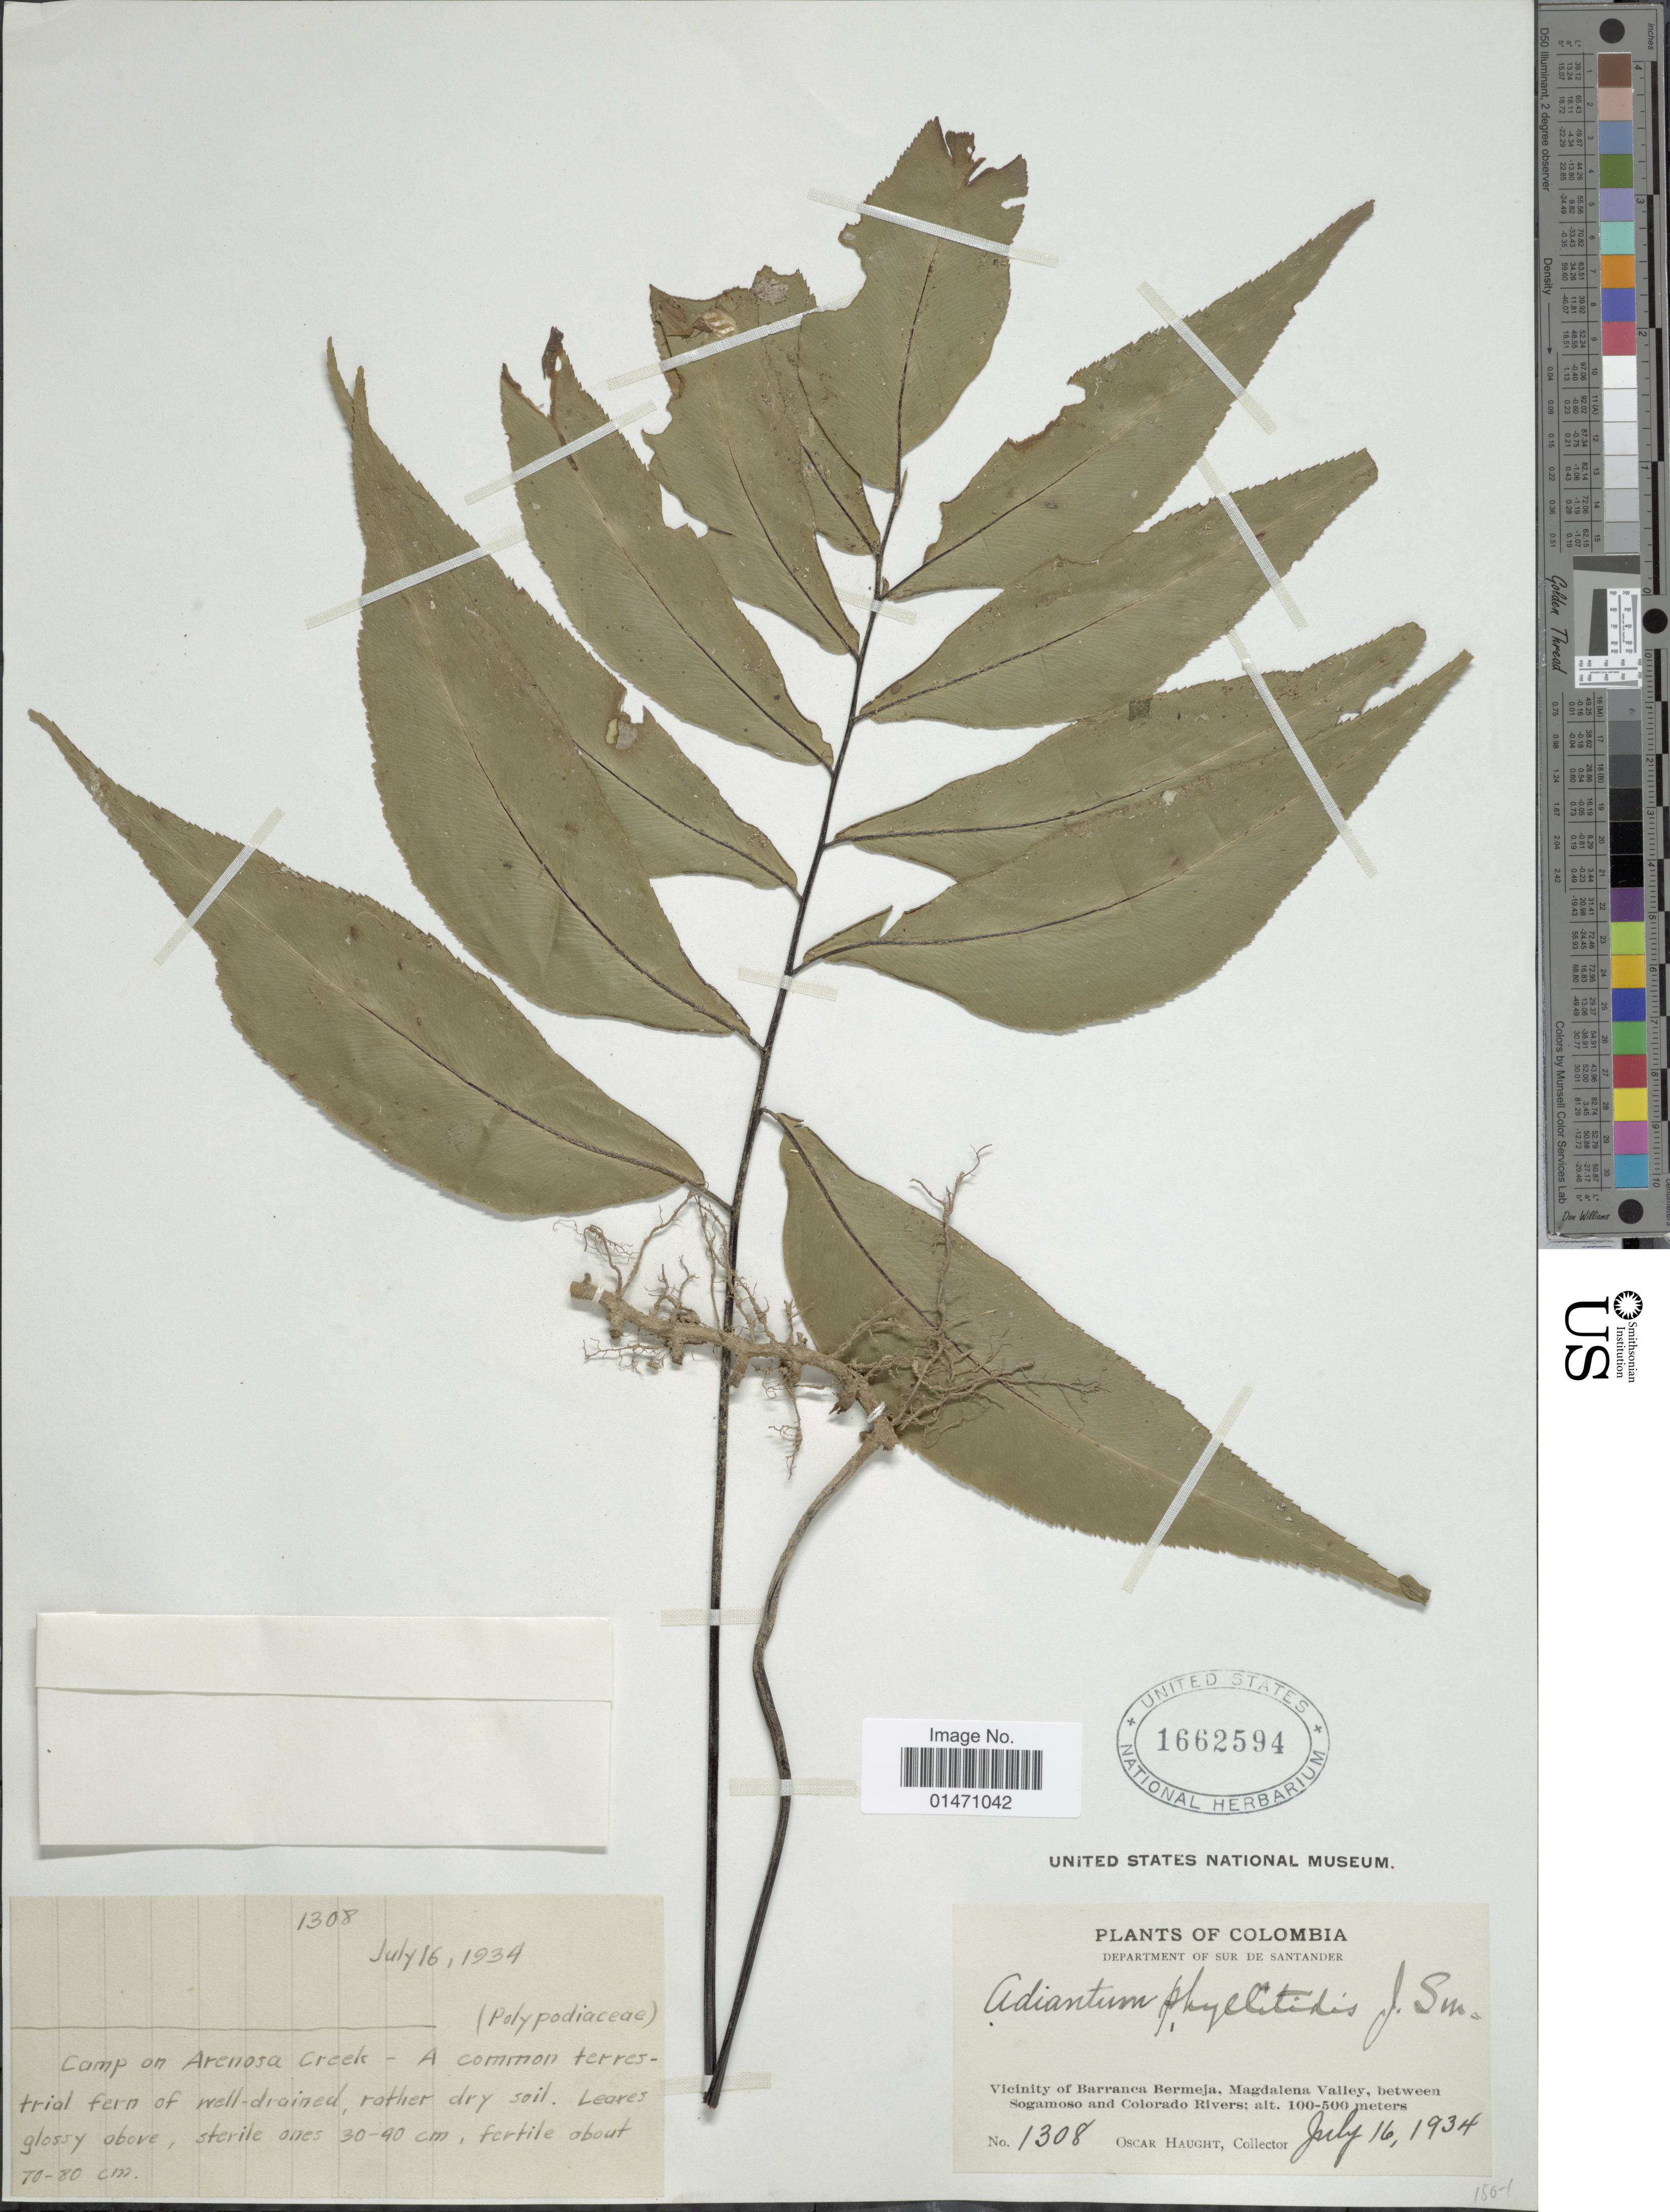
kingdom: Plantae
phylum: Tracheophyta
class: Polypodiopsida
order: Polypodiales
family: Pteridaceae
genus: Adiantum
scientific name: Adiantum phyllitidis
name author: J. Sm.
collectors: O. L. Haught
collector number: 1308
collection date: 1934-07-16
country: Colombia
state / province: Santander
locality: Plants of Colombia, Department of Sur de Santander, Vicinity of Barranca Bermeja, Magdalena valley, between Sogamoso and Colorado Rivers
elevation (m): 100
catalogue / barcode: US 1662594